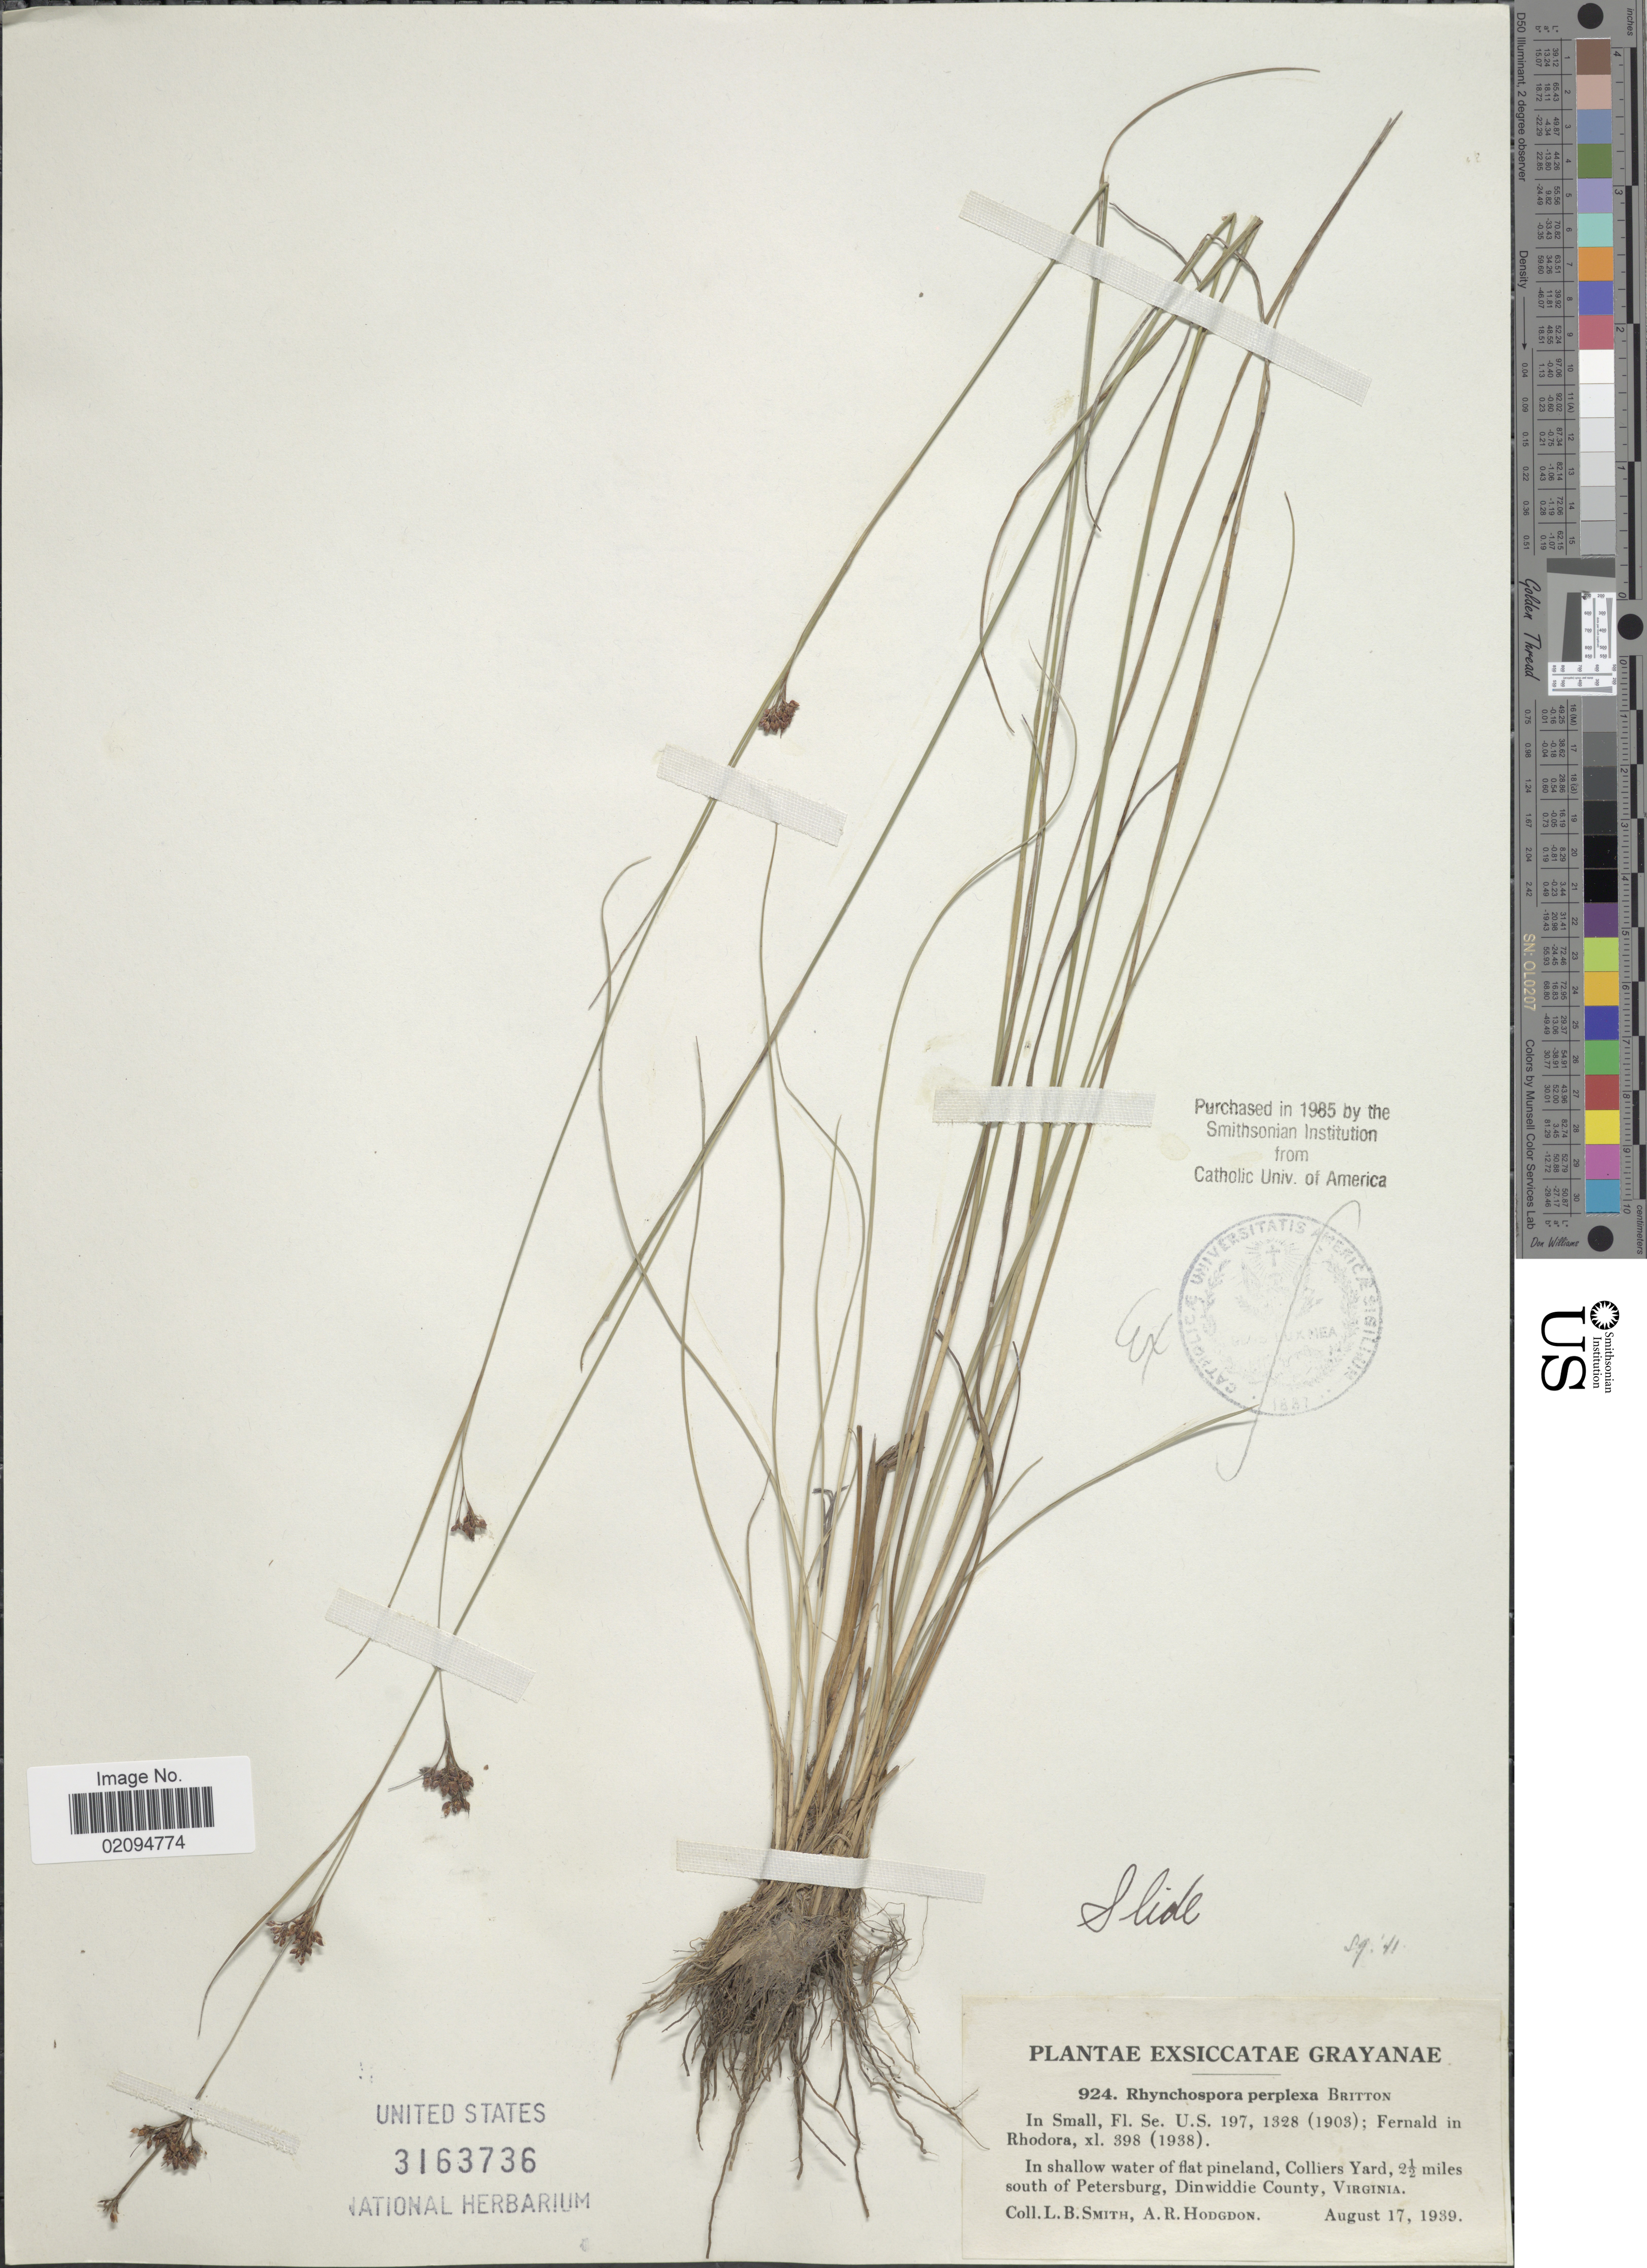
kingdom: Plantae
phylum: Tracheophyta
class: Liliopsida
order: Poales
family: Cyperaceae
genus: Rhynchospora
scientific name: Rhynchospora perplexa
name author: Britton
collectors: L. Smith & A. R. Hodgdon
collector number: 924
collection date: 1939-08-17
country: United States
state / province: Virginia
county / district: Dinwiddie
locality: Colliers Yard, 2 1/2 miles south of Petersburg, Dinwiddie County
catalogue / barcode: US 3163736